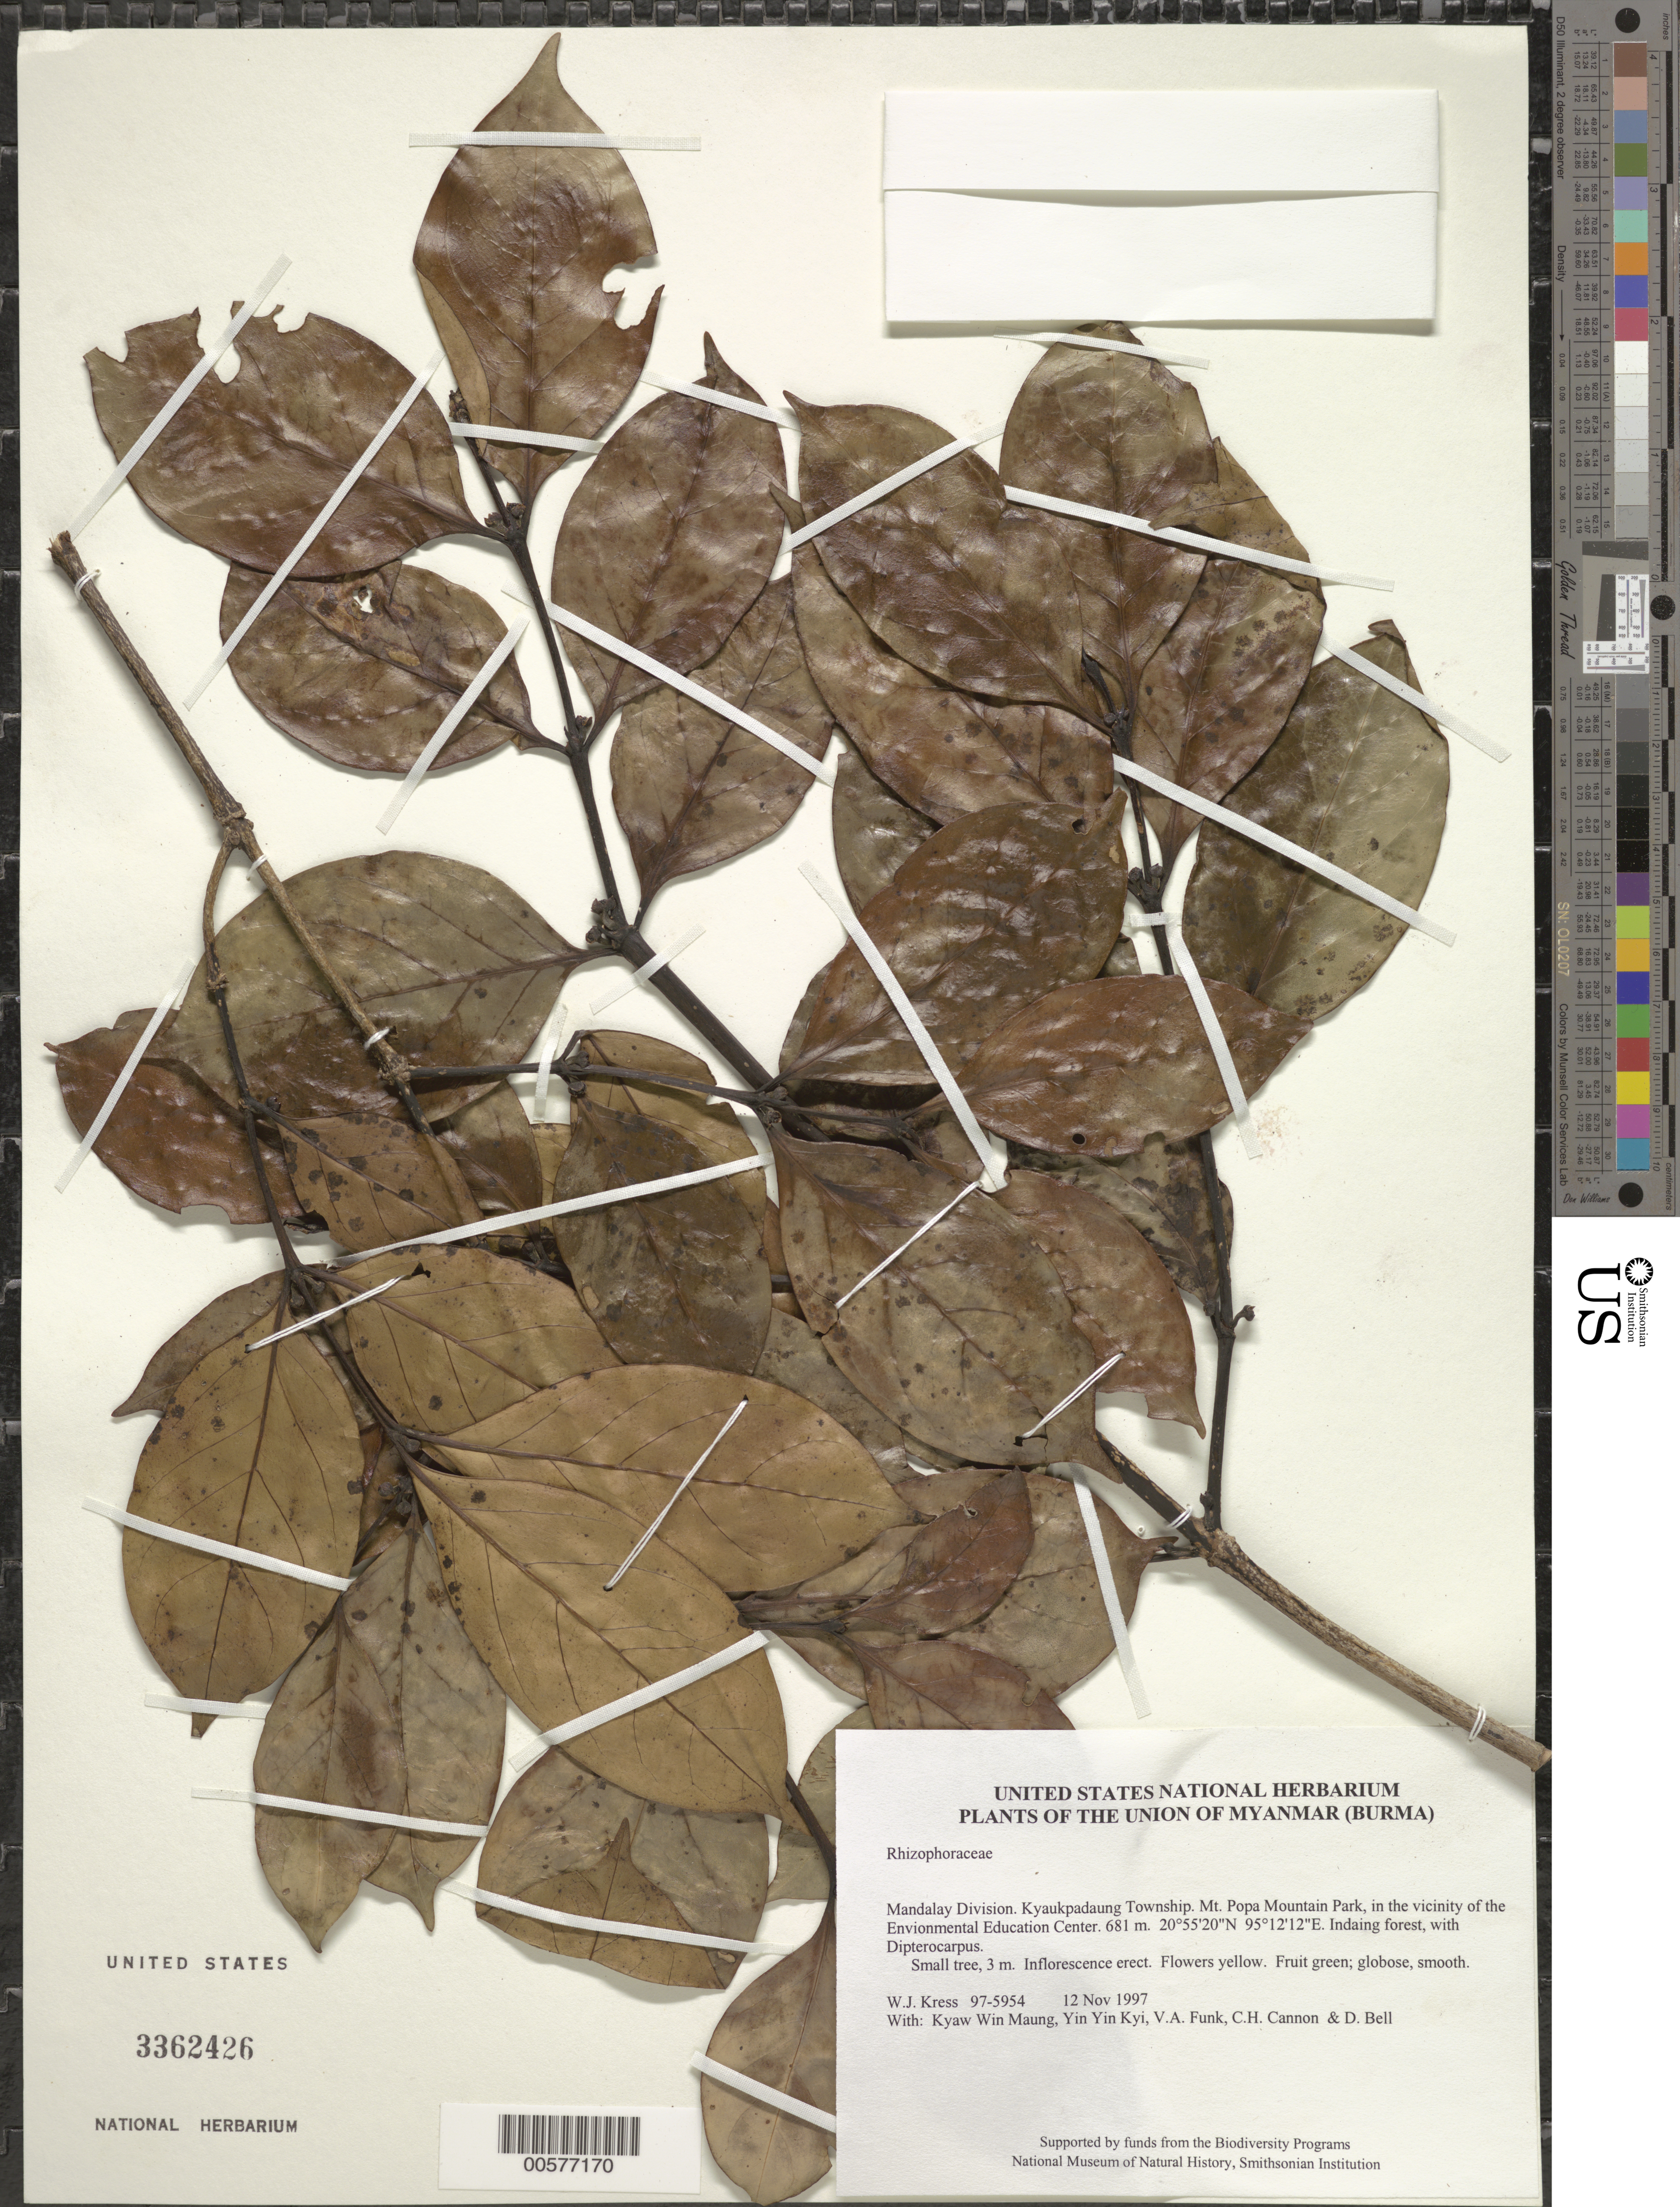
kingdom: Plantae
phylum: Tracheophyta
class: Magnoliopsida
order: Malpighiales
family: Rhizophoraceae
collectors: W. J. Kress, Kyaw Win Maung, Yin Yin Kyi, V. Funk, C. H. Cannon & D. A. Bell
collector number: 97-5954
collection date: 1997-11-12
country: Myanmar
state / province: Mandalay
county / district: Kyaukpadaung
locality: Mt. Popa Mountain Park, in the vicinity of the Envionmental Education Center.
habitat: Indaing forest, with Dipterocarpus.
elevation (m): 681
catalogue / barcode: US 3362426